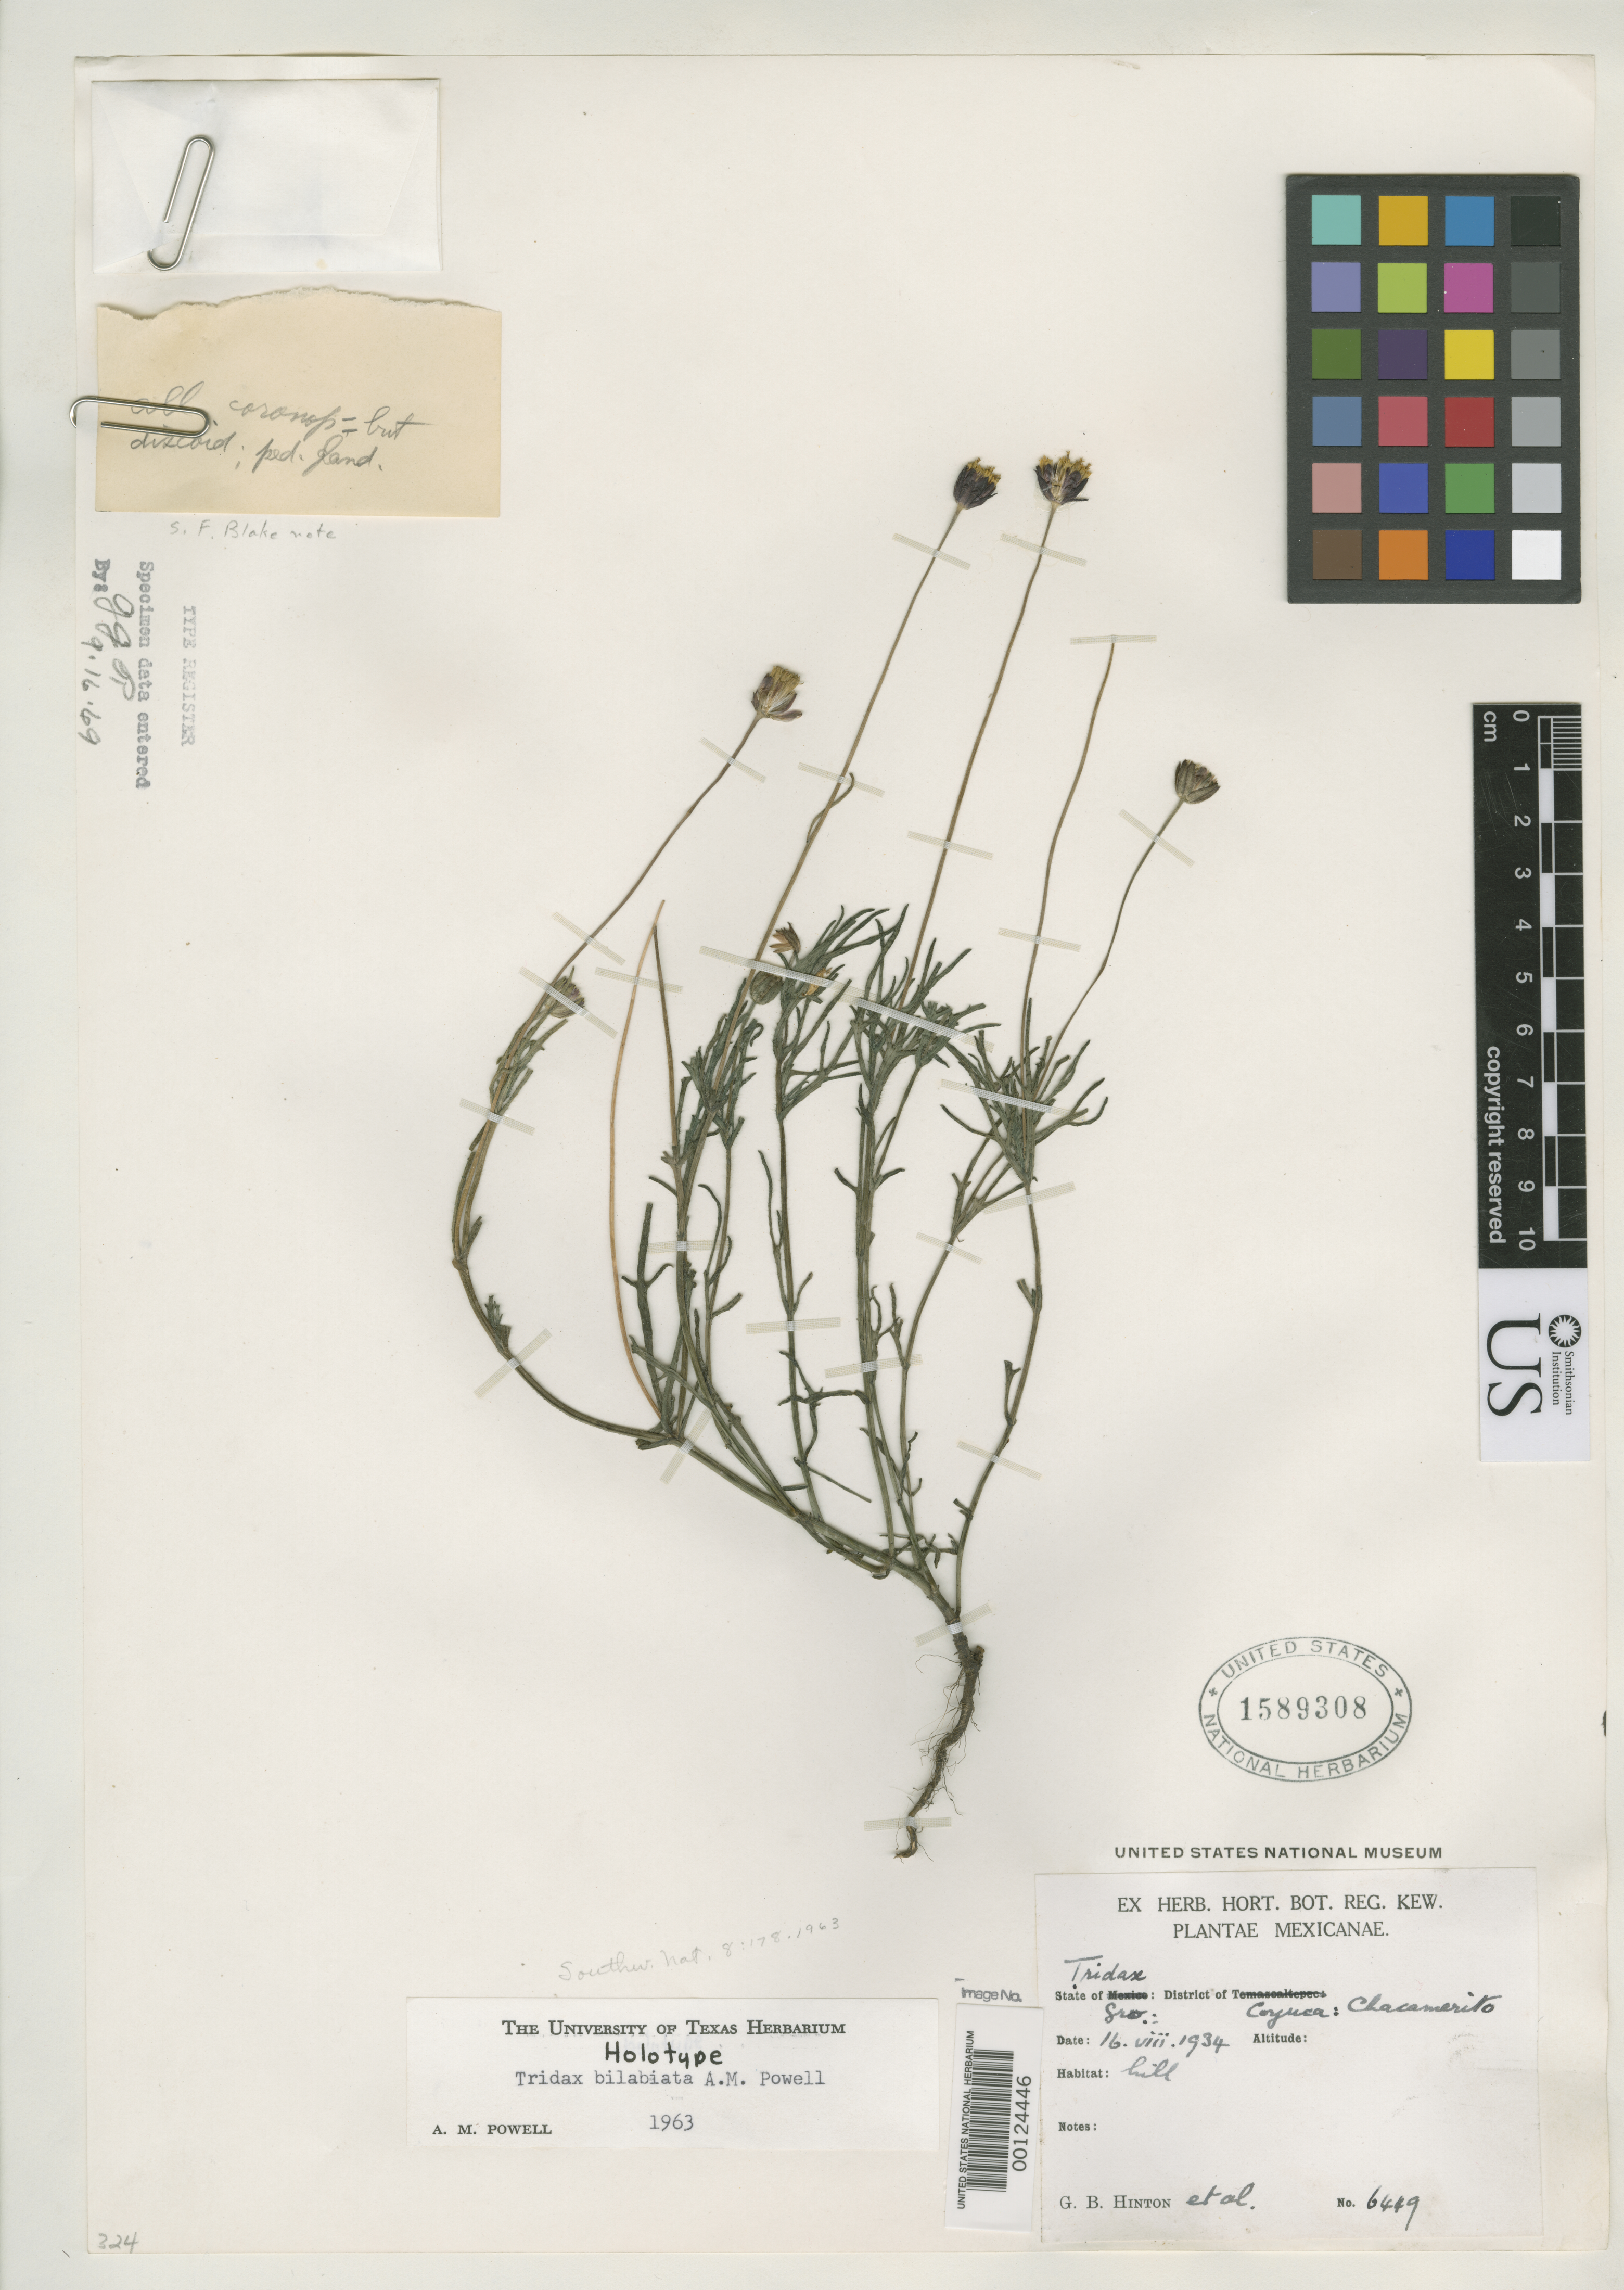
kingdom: Plantae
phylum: Tracheophyta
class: Magnoliopsida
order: Asterales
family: Asteraceae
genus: Tridax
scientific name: Tridax bilabiata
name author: A.M. Powell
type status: Holotype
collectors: G. B. Hinton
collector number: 6449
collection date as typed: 16 Aug 1934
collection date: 1934-08-16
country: Mexico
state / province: Guerrero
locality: Chacamerito.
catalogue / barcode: US 1589308